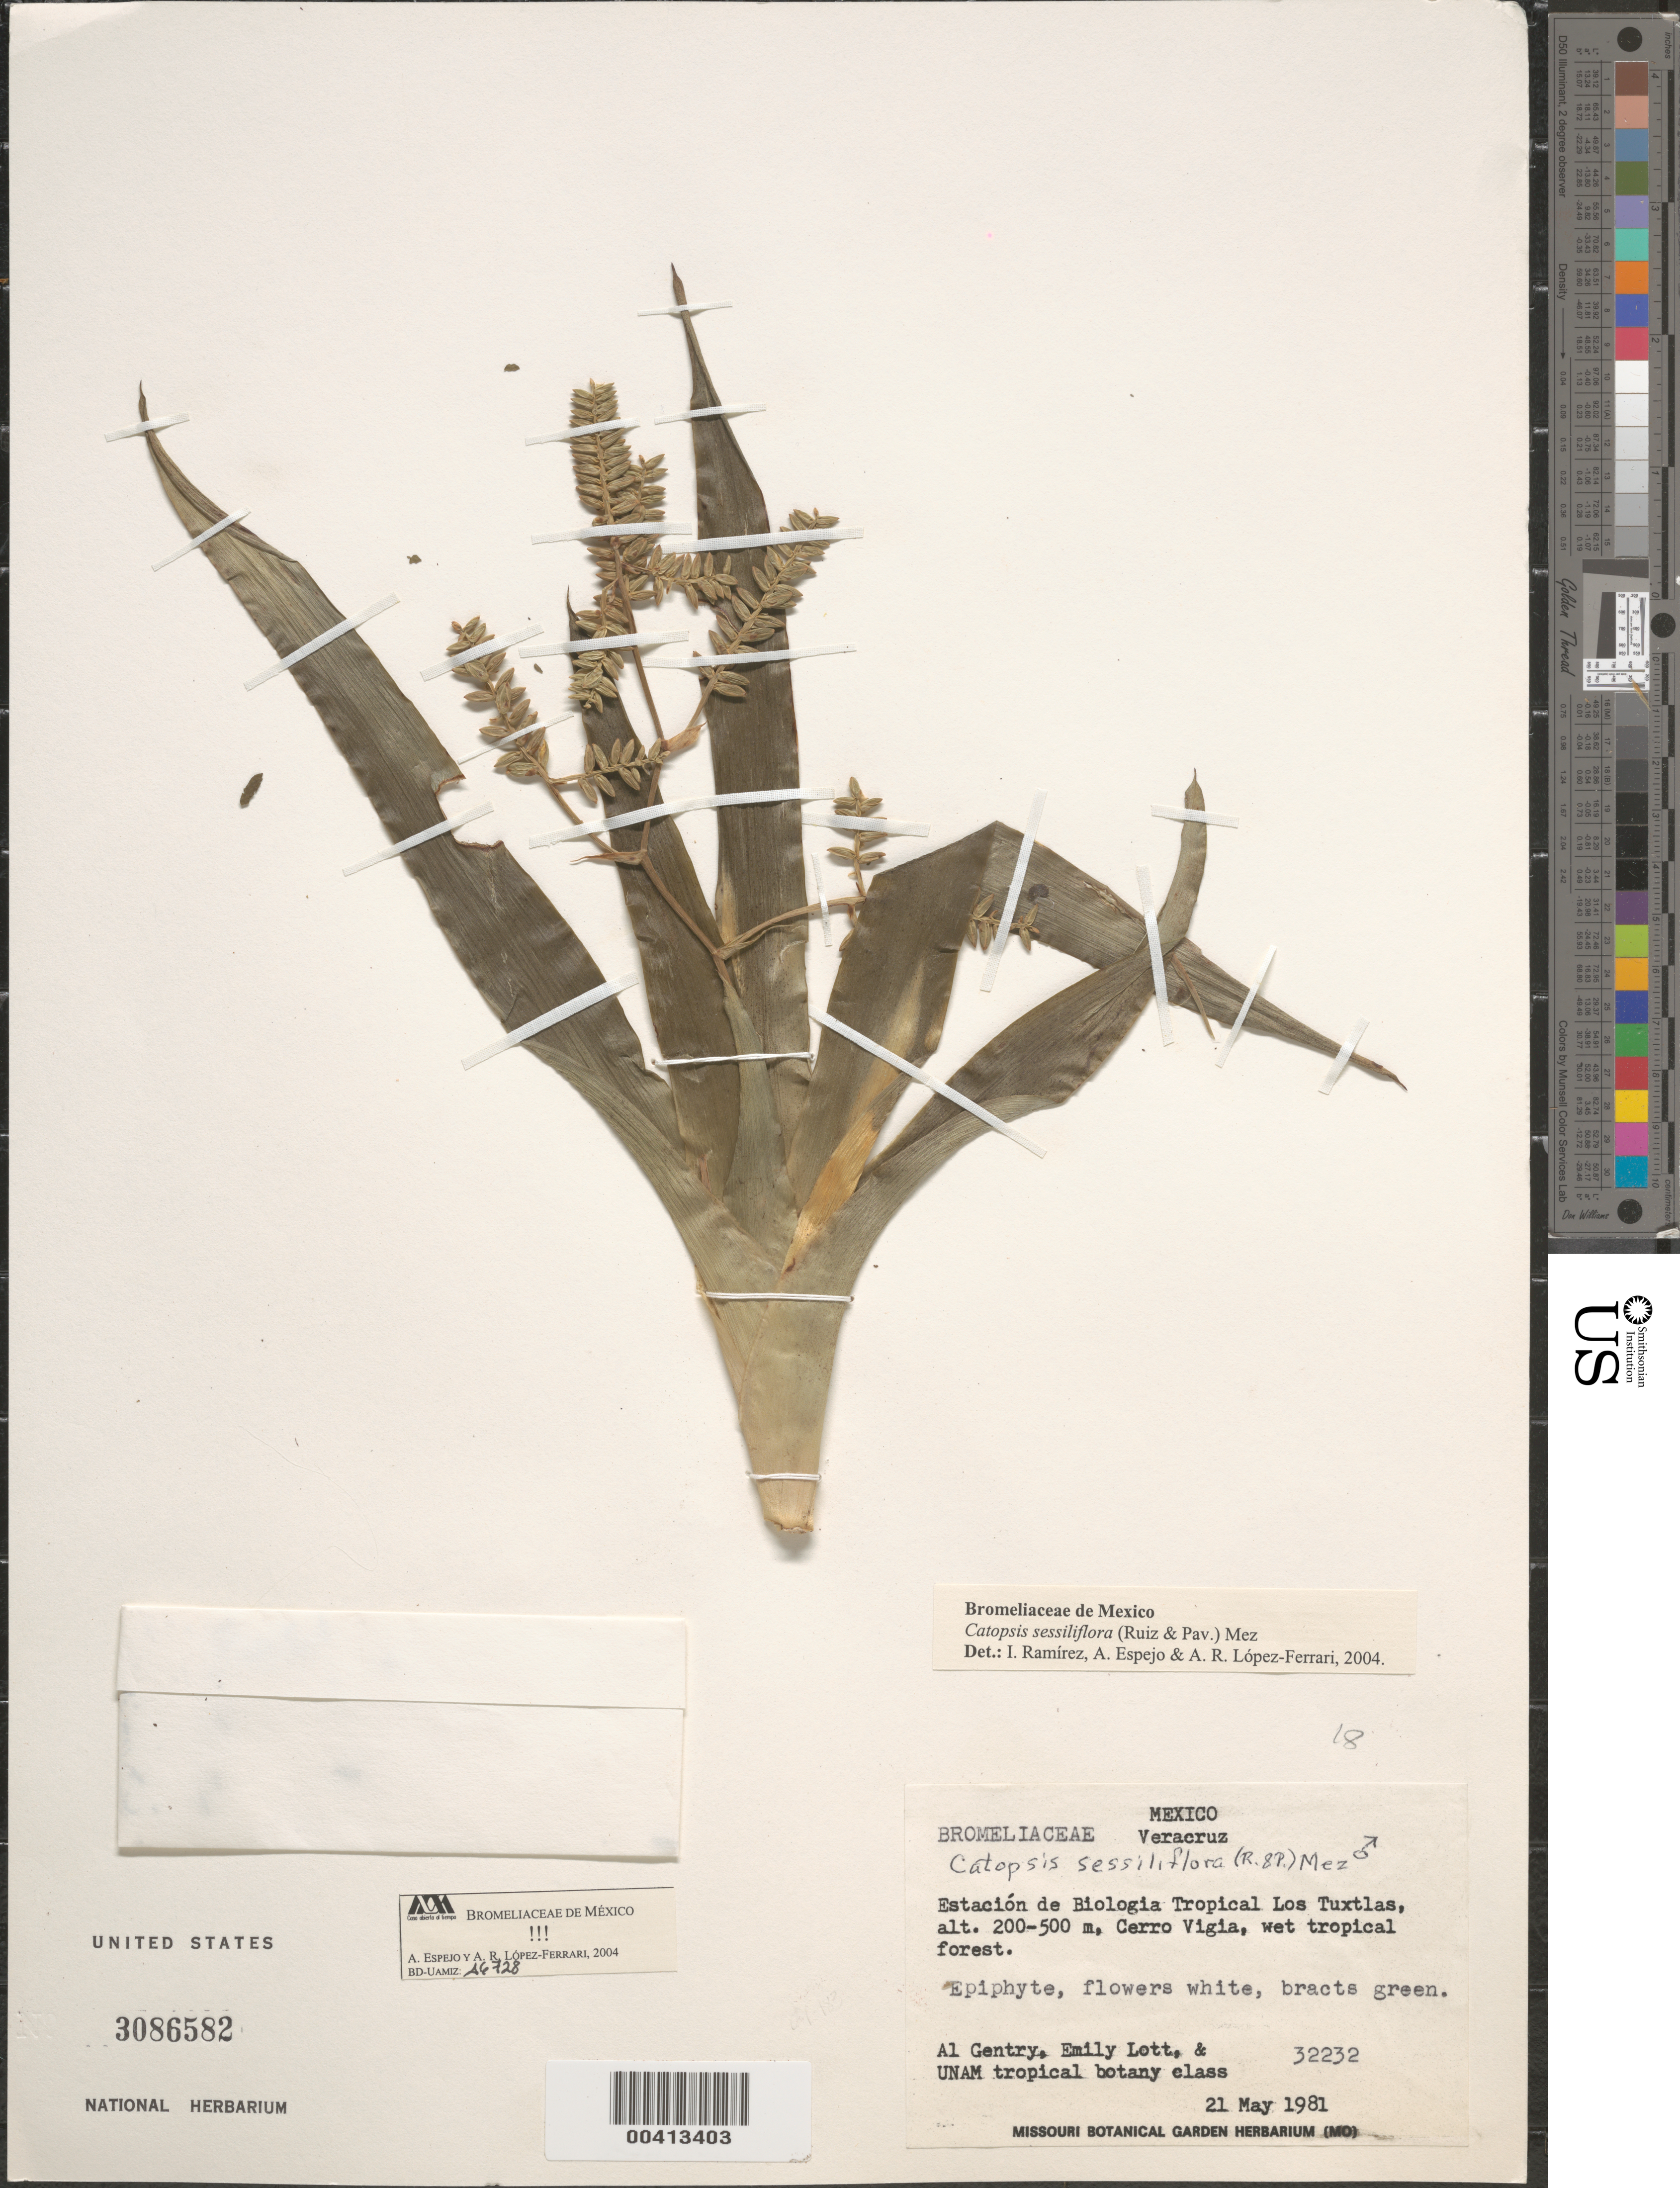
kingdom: Plantae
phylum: Tracheophyta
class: Liliopsida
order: Poales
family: Bromeliaceae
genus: Catopsis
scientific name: Catopsis sessiliflora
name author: (Ruiz & Pav.) Mez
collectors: A. H. Gentry & E. J. Lott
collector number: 32232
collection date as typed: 21 May 1981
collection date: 1981-05-21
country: Mexico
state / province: Veracruz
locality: Estacion de biologia tropical los tuxtlas, cerro vigia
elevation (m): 200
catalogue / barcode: US 3086582